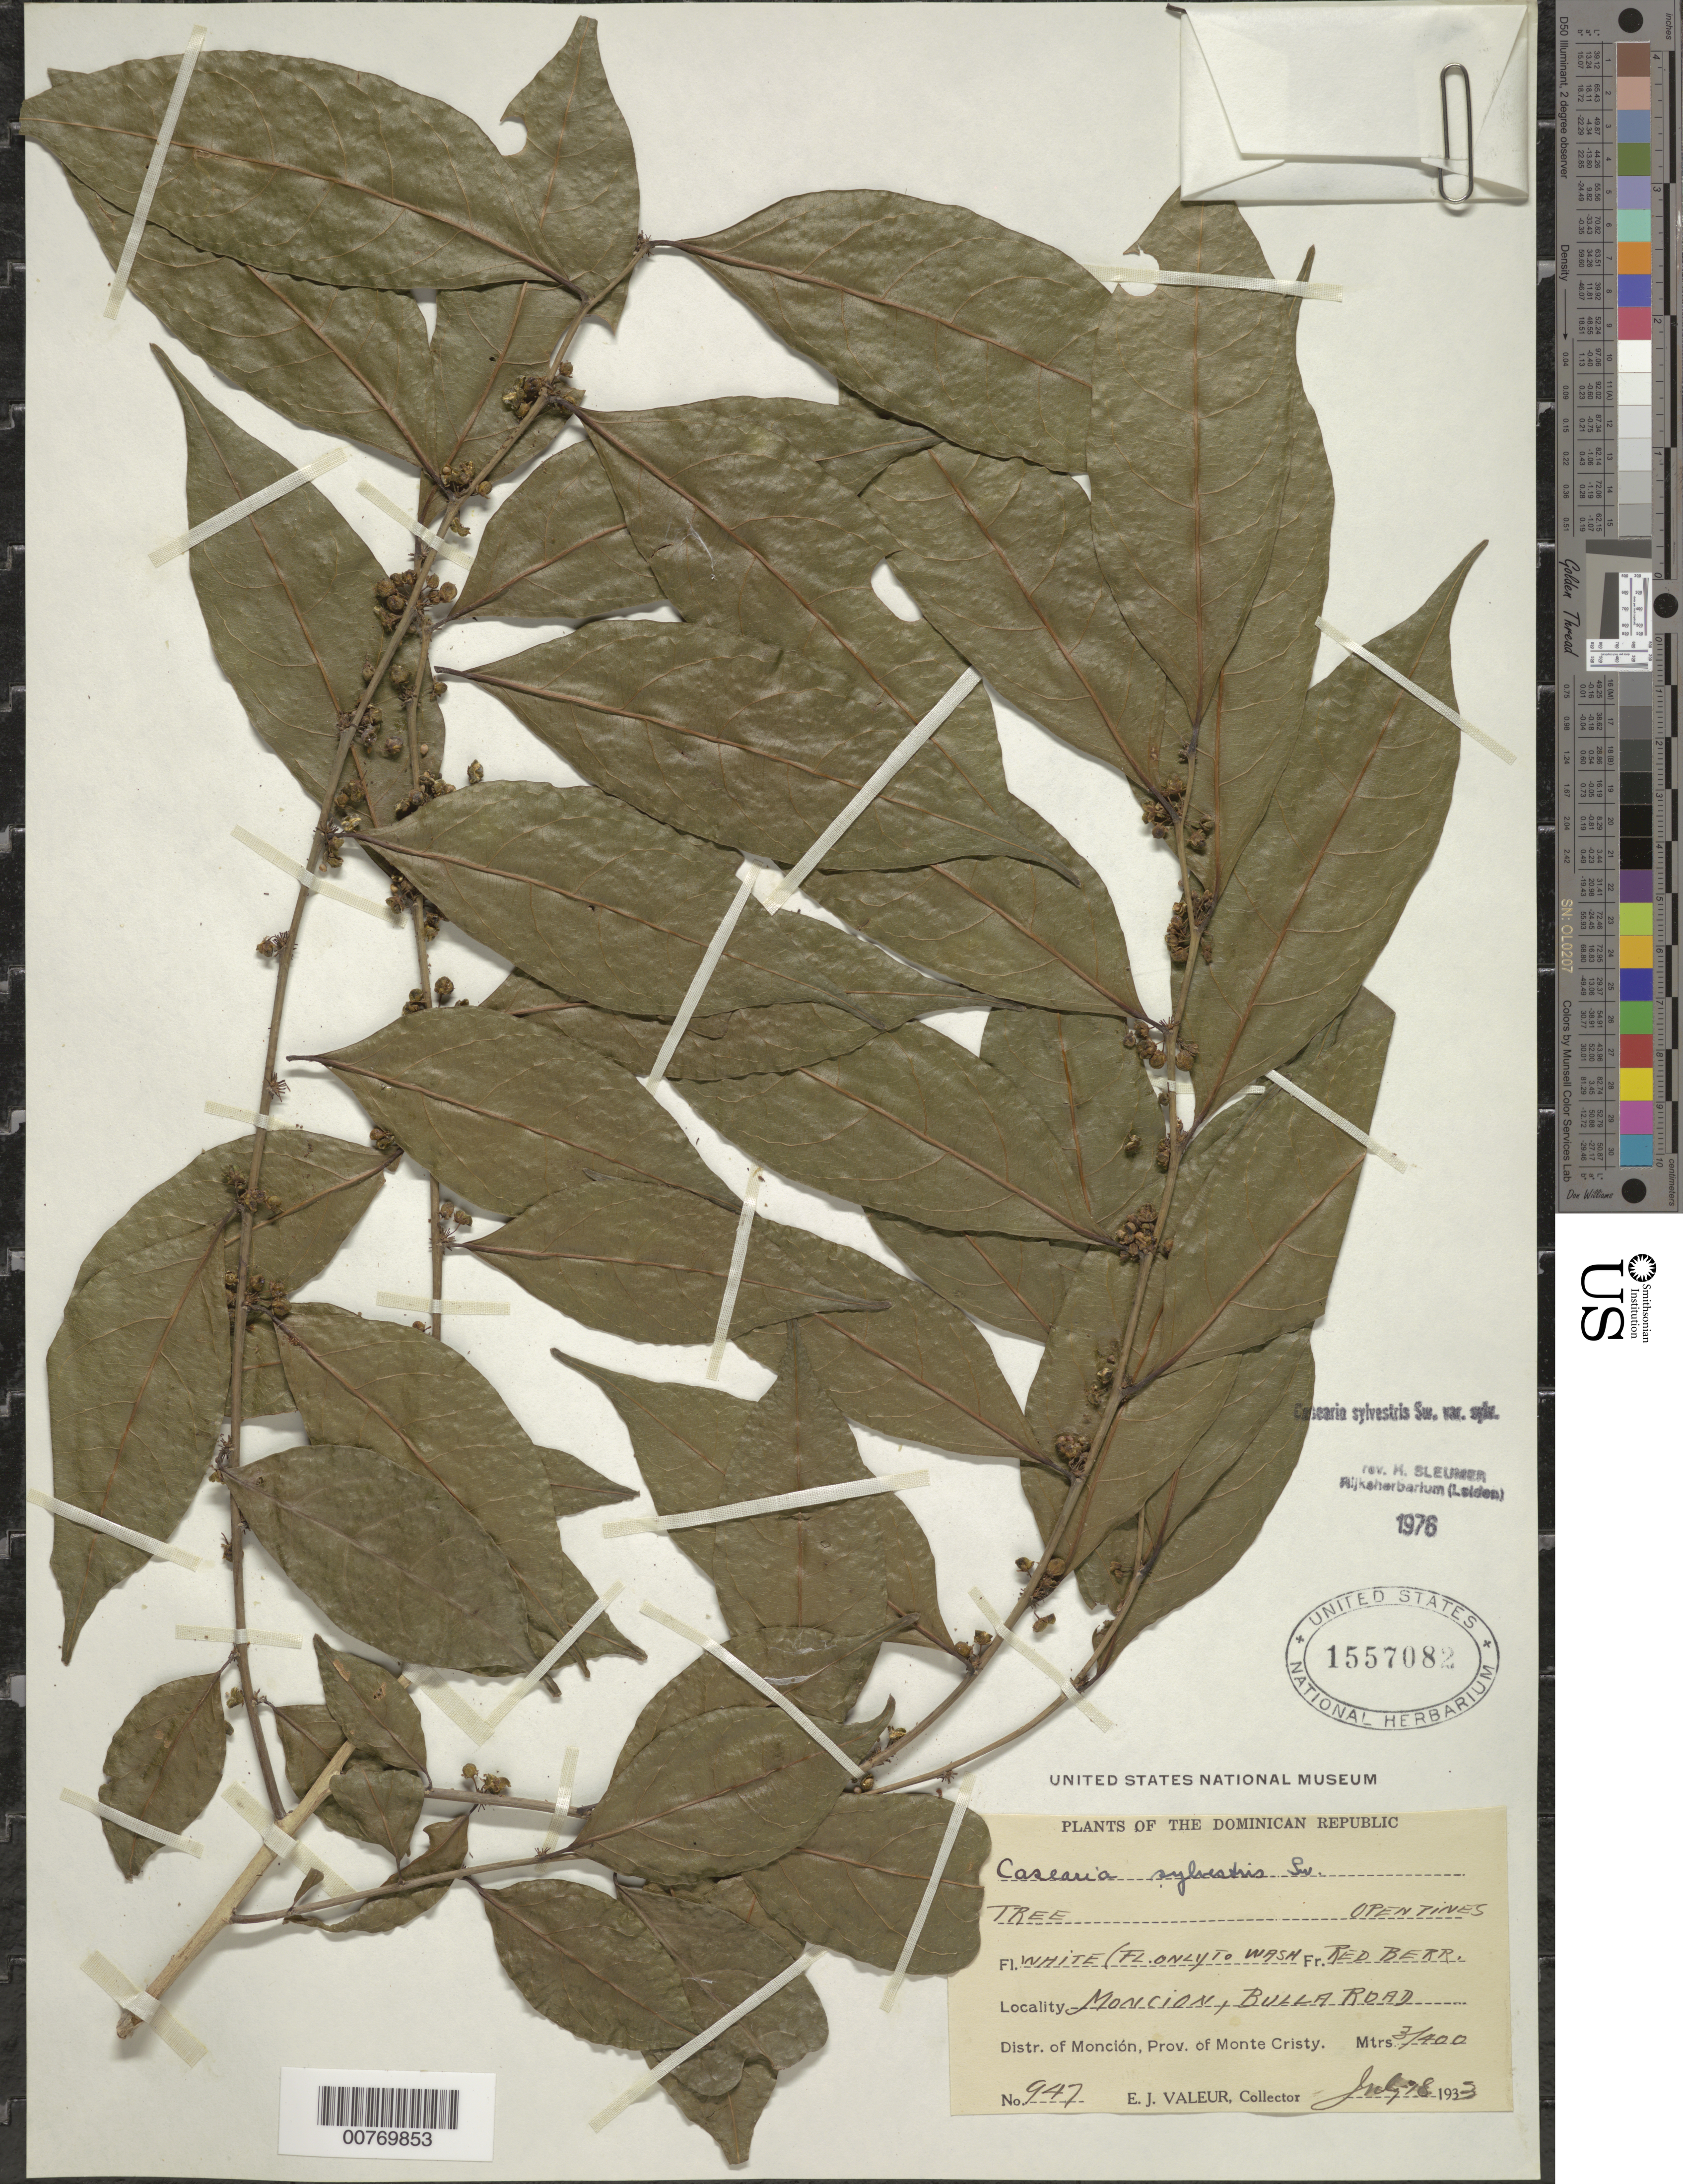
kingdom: Plantae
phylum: Tracheophyta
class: Magnoliopsida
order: Malpighiales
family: Salicaceae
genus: Casearia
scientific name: Casearia sylvestris var. sylvestris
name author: Sw.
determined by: Sleumer, H. O.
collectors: E. Valeur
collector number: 947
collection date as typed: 18 Jul 1933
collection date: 1933-07-18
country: Dominican Republic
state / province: Monte Cristi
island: Hispaniola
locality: Distr. of Moncion, Bulla road.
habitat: Open Pines.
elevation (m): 300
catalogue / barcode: US 1557082